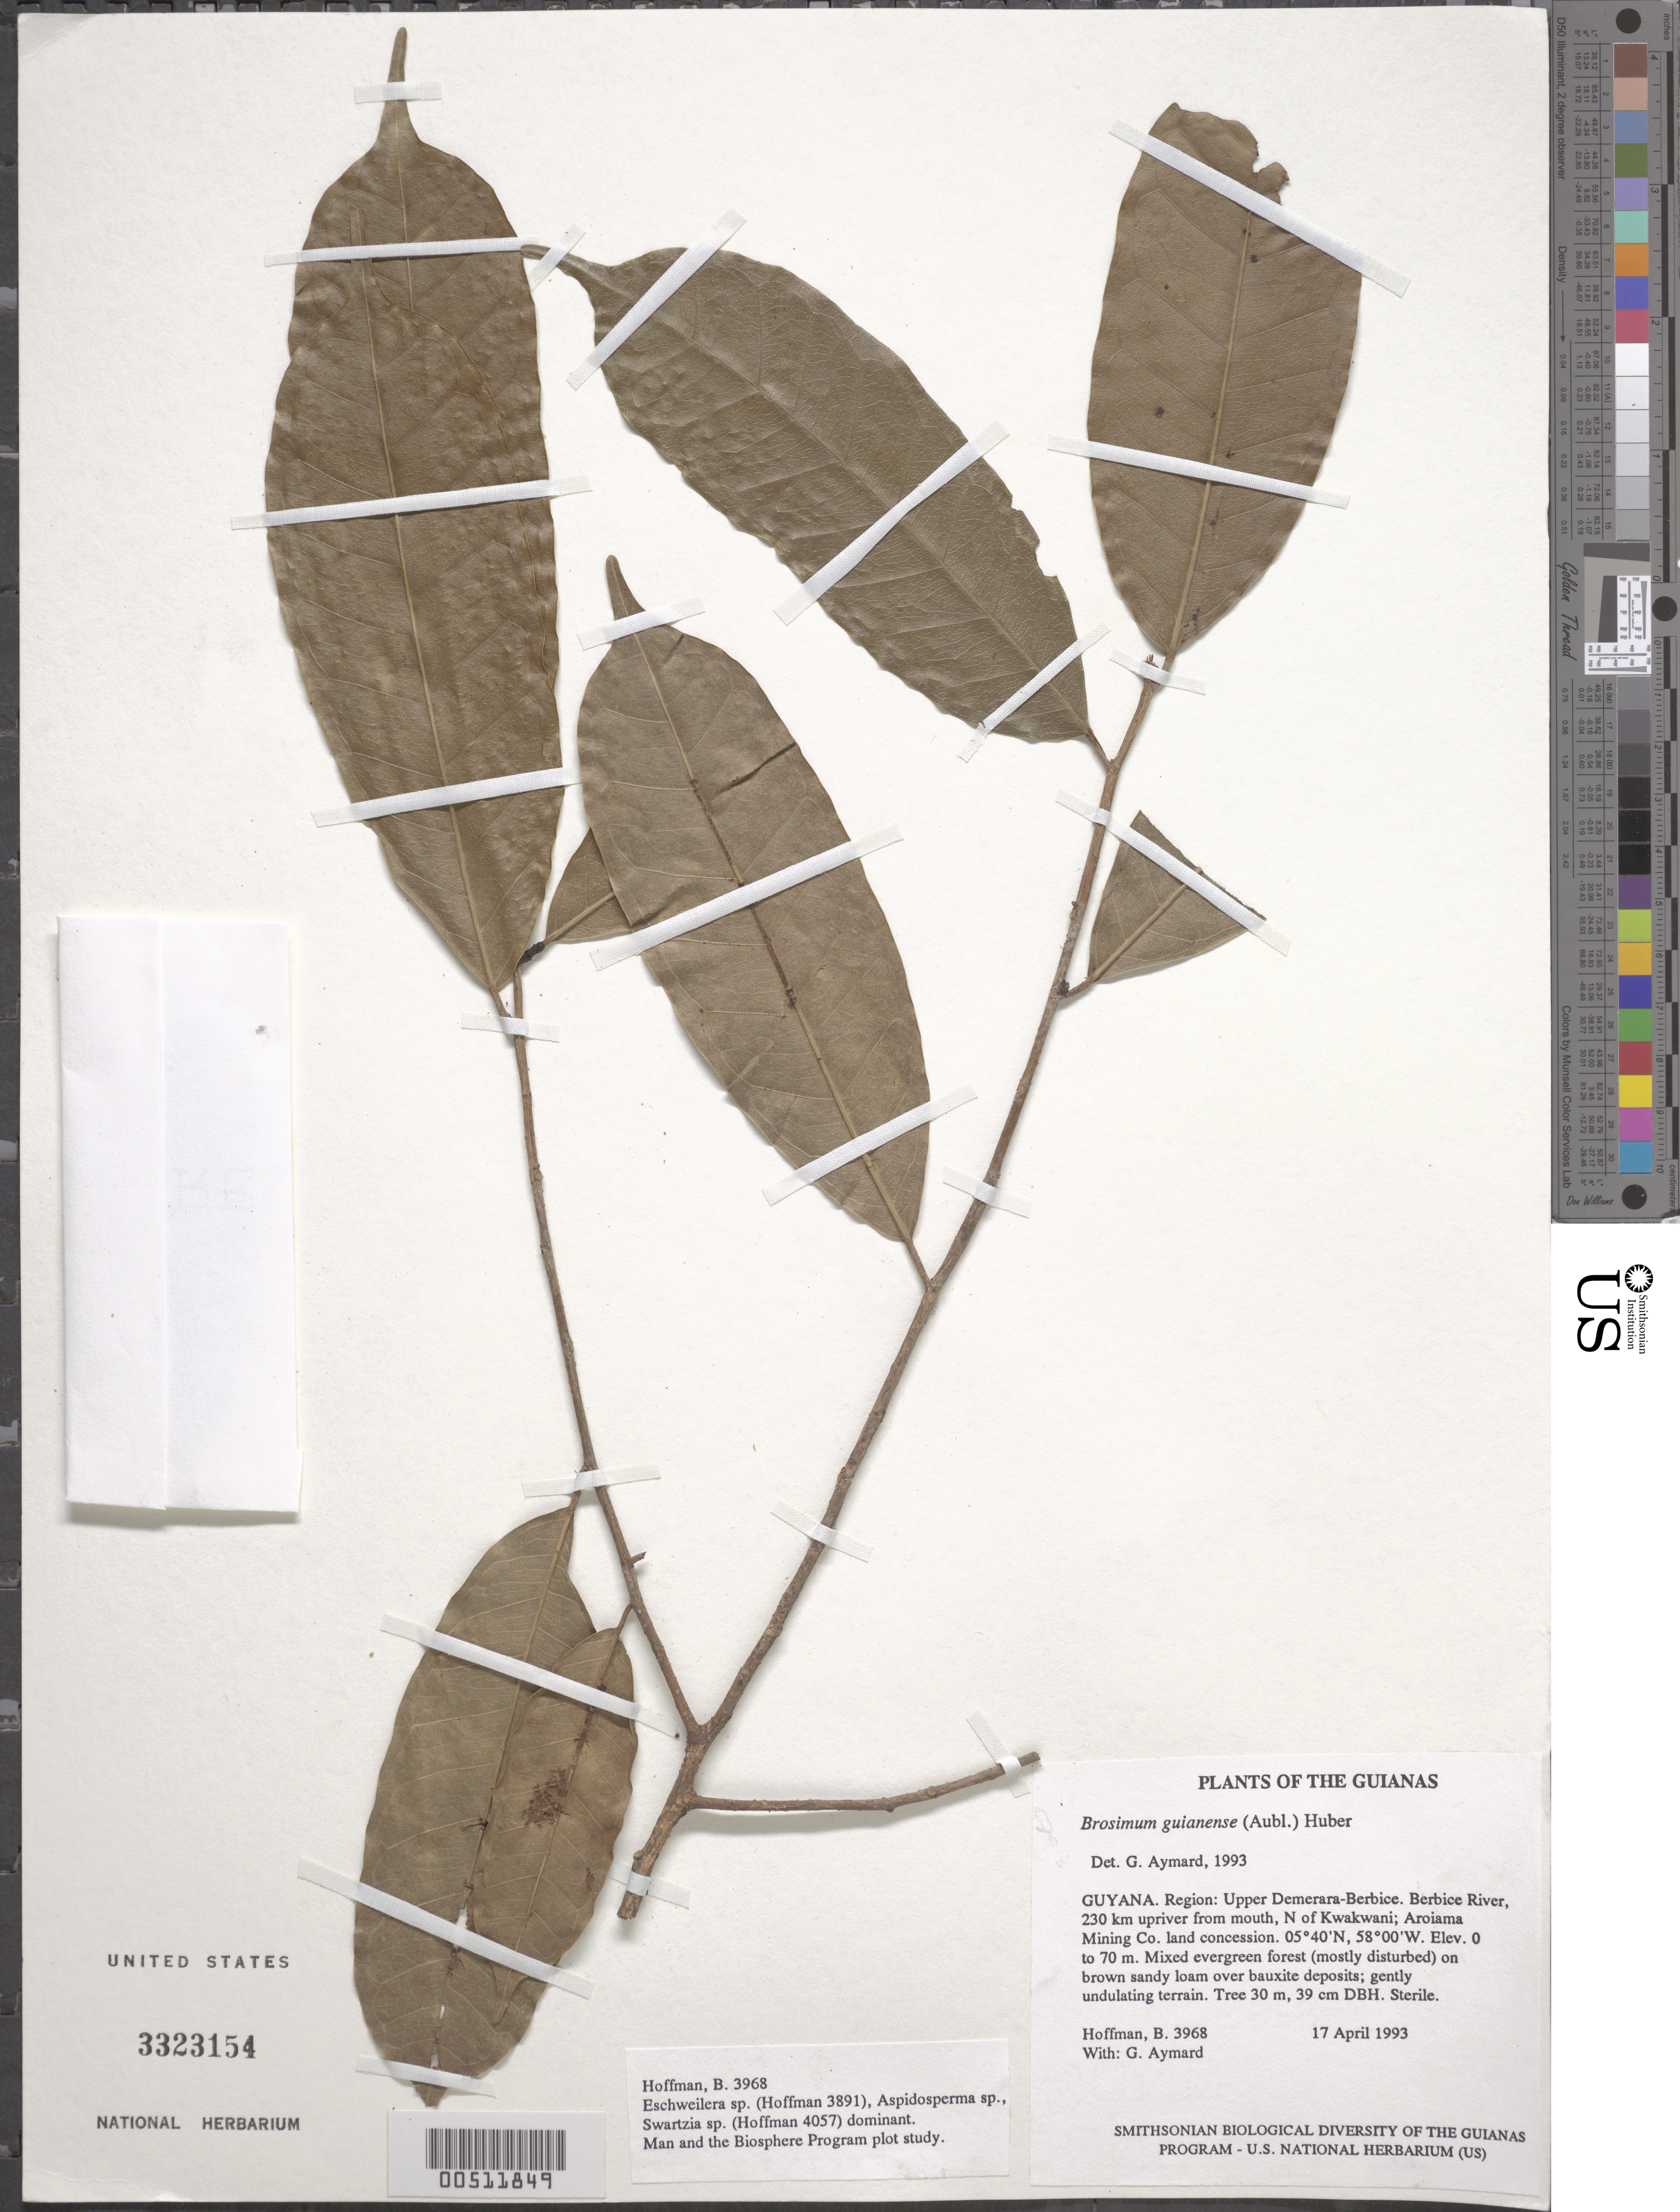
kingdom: Plantae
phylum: Tracheophyta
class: Magnoliopsida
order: Rosales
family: Moraceae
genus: Maquira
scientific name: Maquira guianensis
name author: Aubl.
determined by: Berg, C. C.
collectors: B. Hoffman & G. A. Aymard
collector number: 3968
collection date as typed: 17 April 1993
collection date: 1993-04-17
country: Guyana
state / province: U. Demerara-Berbice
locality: Berbice River, 230 km upriver from mouth, N of Kwakwani; Aroiama Mining Co. land concession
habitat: Mixed evergreen forest (mostly disturbed) on brown sandy loam over bauxite deposits; gently undulating terrain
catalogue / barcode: US 3323154